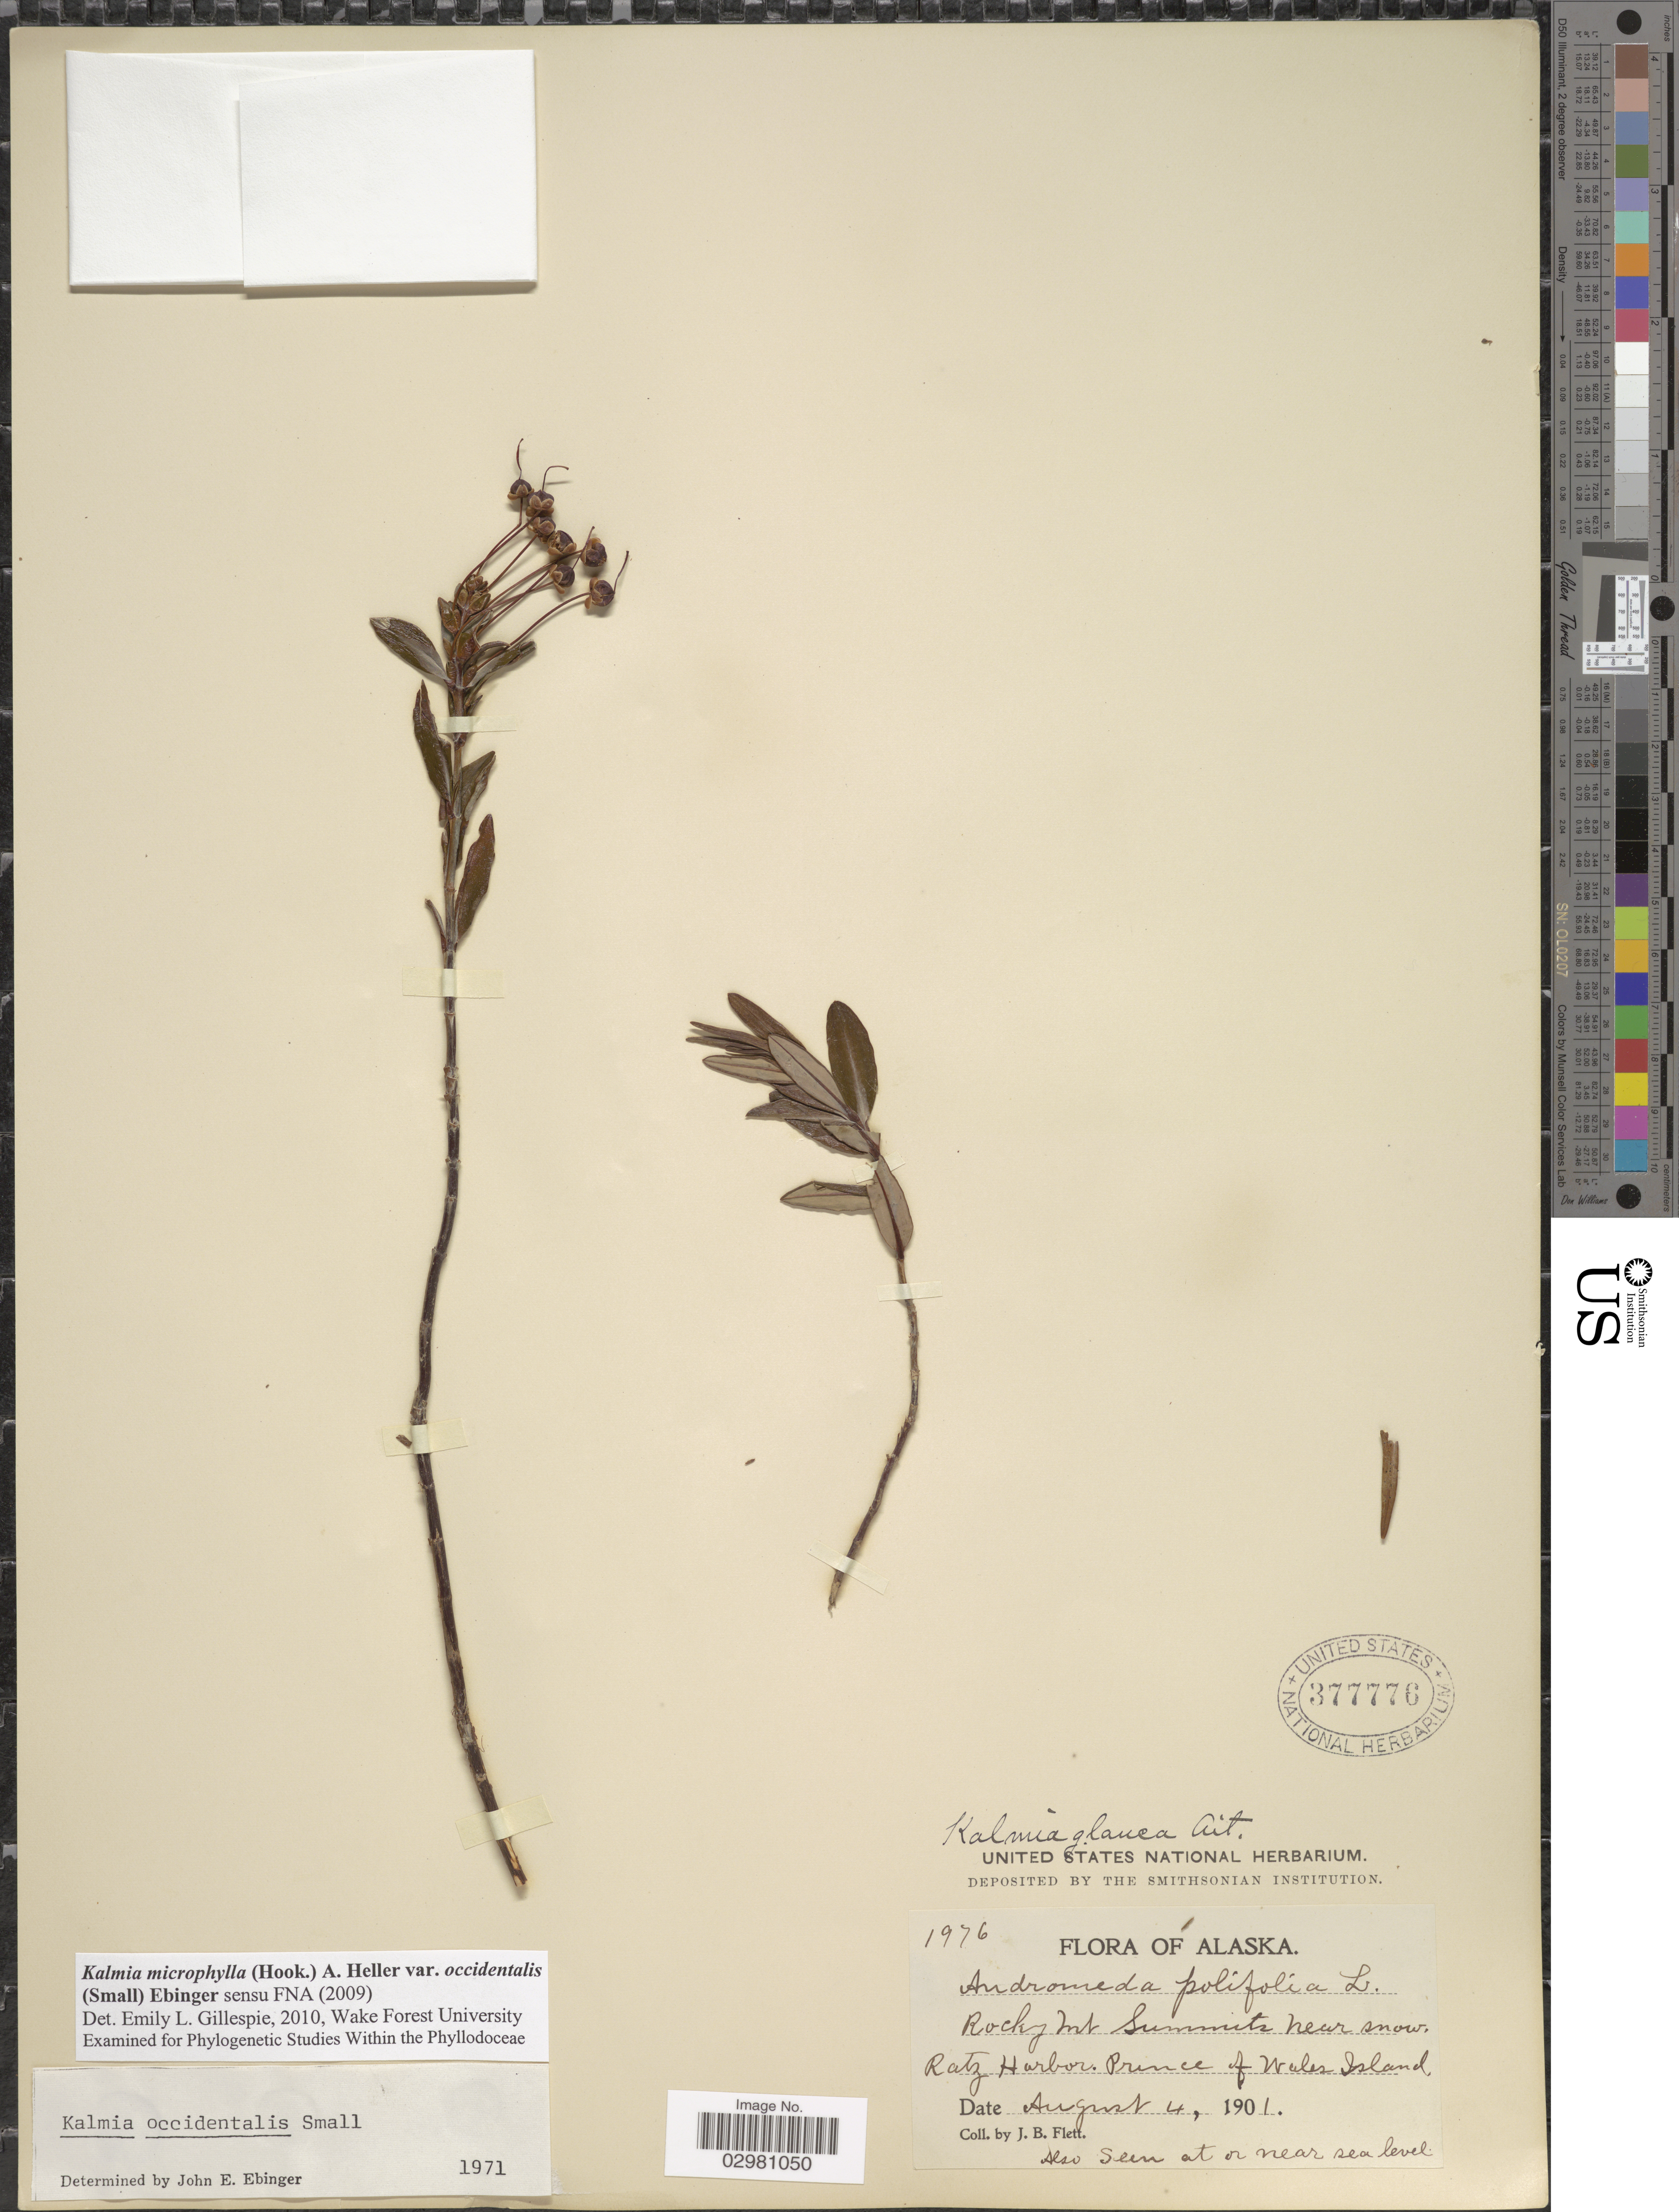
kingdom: Plantae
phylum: Tracheophyta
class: Magnoliopsida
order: Ericales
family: Ericaceae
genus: Kalmia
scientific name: Kalmia microphylla var. occidentalis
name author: (Small) Ebinger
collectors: J. Flett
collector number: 1976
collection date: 1901-08-04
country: United States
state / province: Alaska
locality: Rocky Mt Summits near snow-Ratz Harbor. Prince of Wales Island.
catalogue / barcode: US 377776